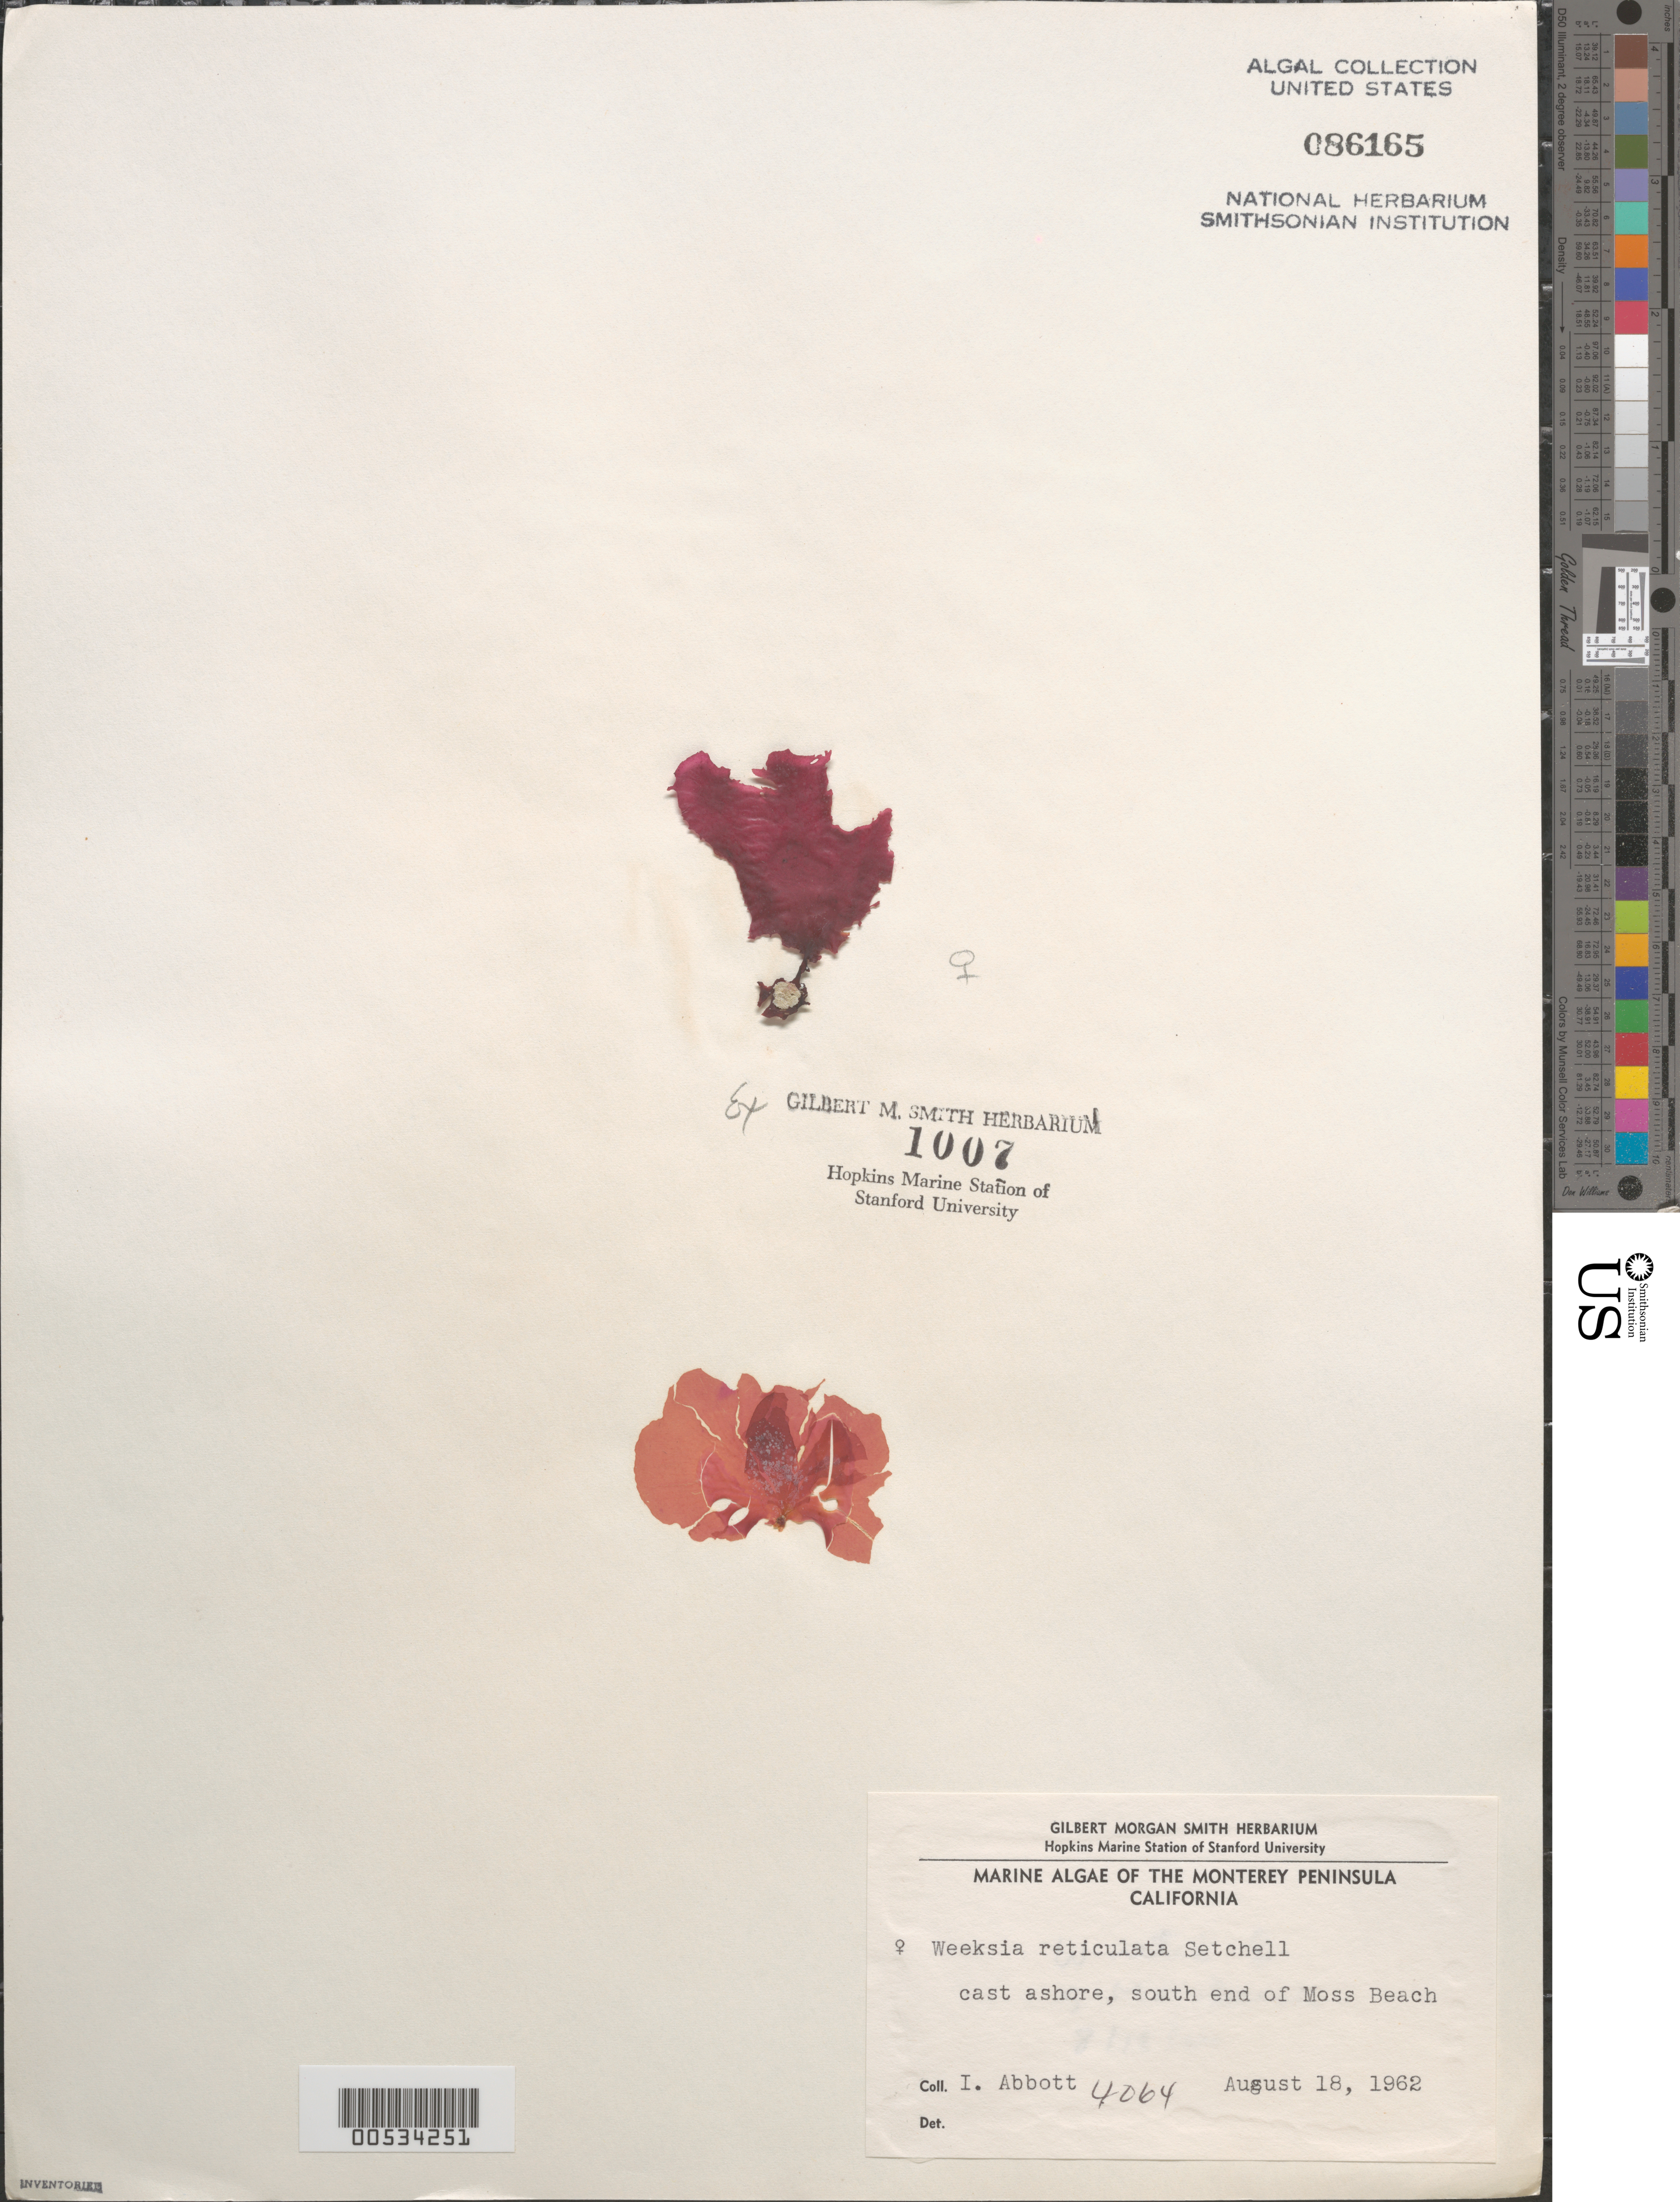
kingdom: Plantae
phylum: Rhodophyta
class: Florideophyceae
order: Gigartinales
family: Dumontiaceae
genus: Weeksia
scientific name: Weeksia reticulata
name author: Setch.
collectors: I. A. Abbott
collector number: IAA 4064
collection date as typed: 18 Aug 1962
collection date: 1962-08-18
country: United States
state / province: California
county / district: Monterey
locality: Moss Beach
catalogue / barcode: US 86165